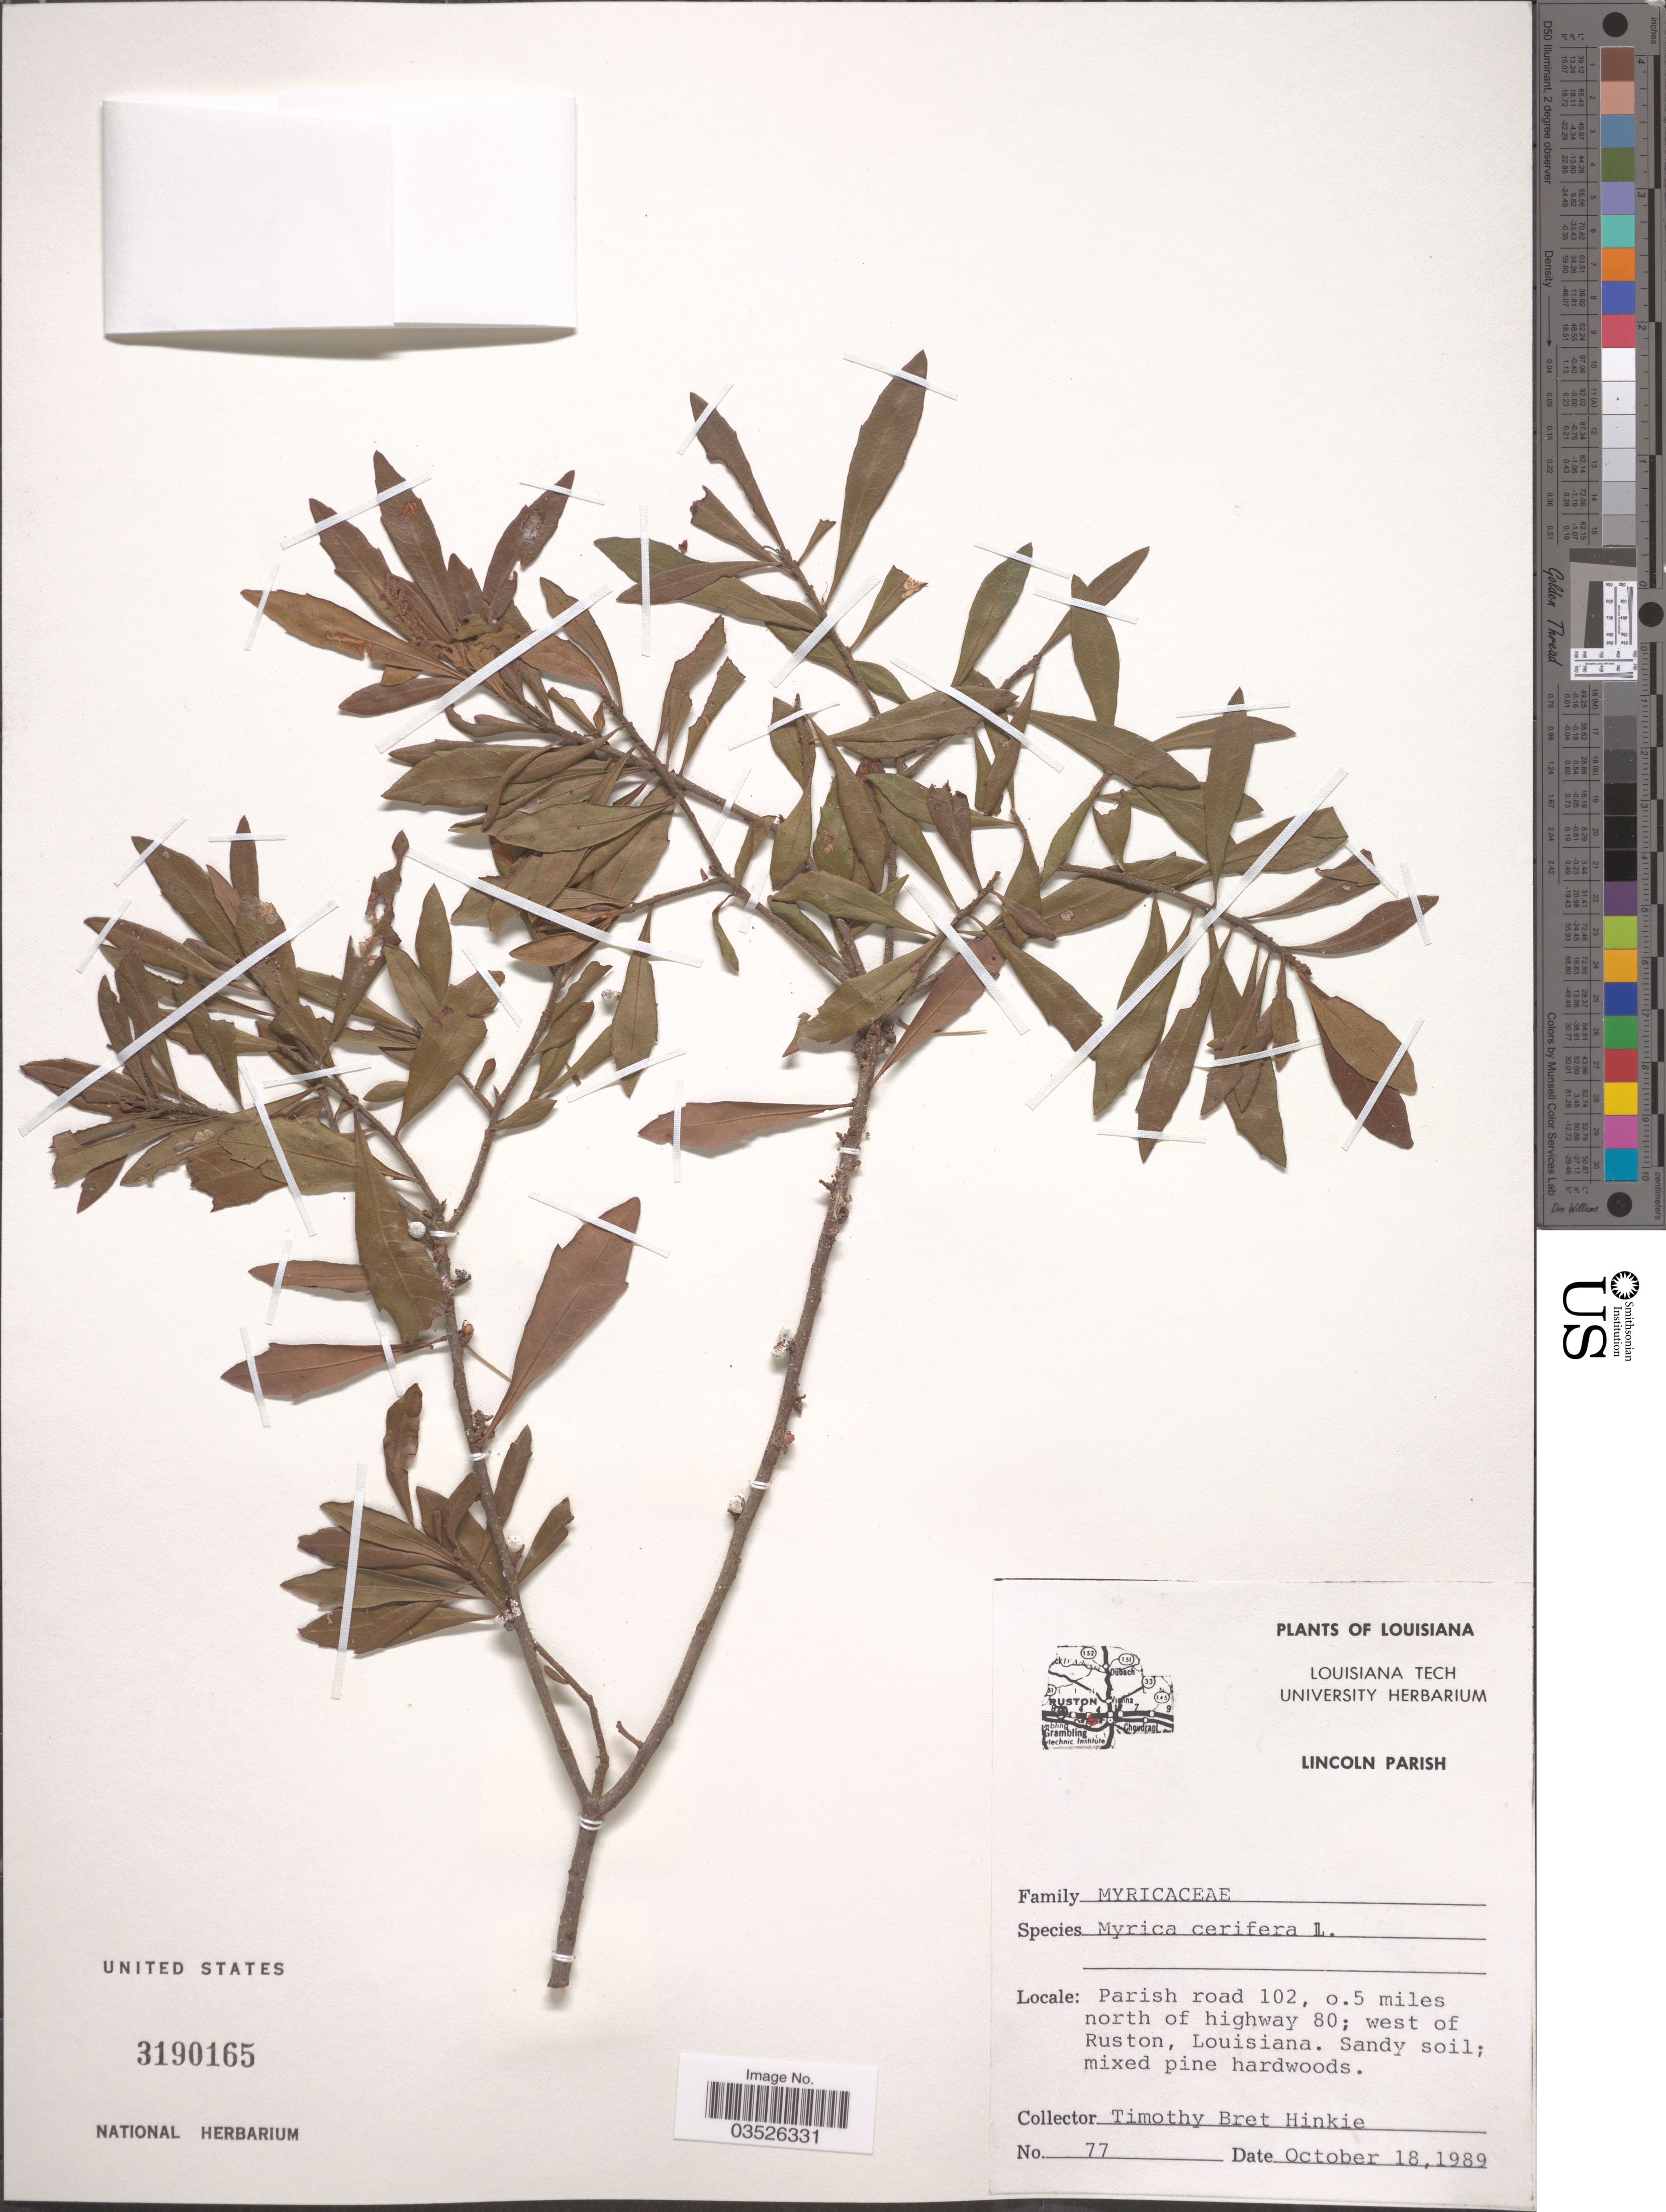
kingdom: Plantae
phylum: Tracheophyta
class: Magnoliopsida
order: Fagales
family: Myricaceae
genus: Morella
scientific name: Morella cerifera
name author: (L.) Small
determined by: Strong, M. T., (US), Smithsonian Institution - National Museum of Natural History (UNITED STATES)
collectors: T. Hinkie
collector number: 77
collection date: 1989-10-18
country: United States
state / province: Louisiana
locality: Lincoln Parish. Parish road 102, o.5 miles north of highway 80; west of Ruston.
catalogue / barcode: US 3190165